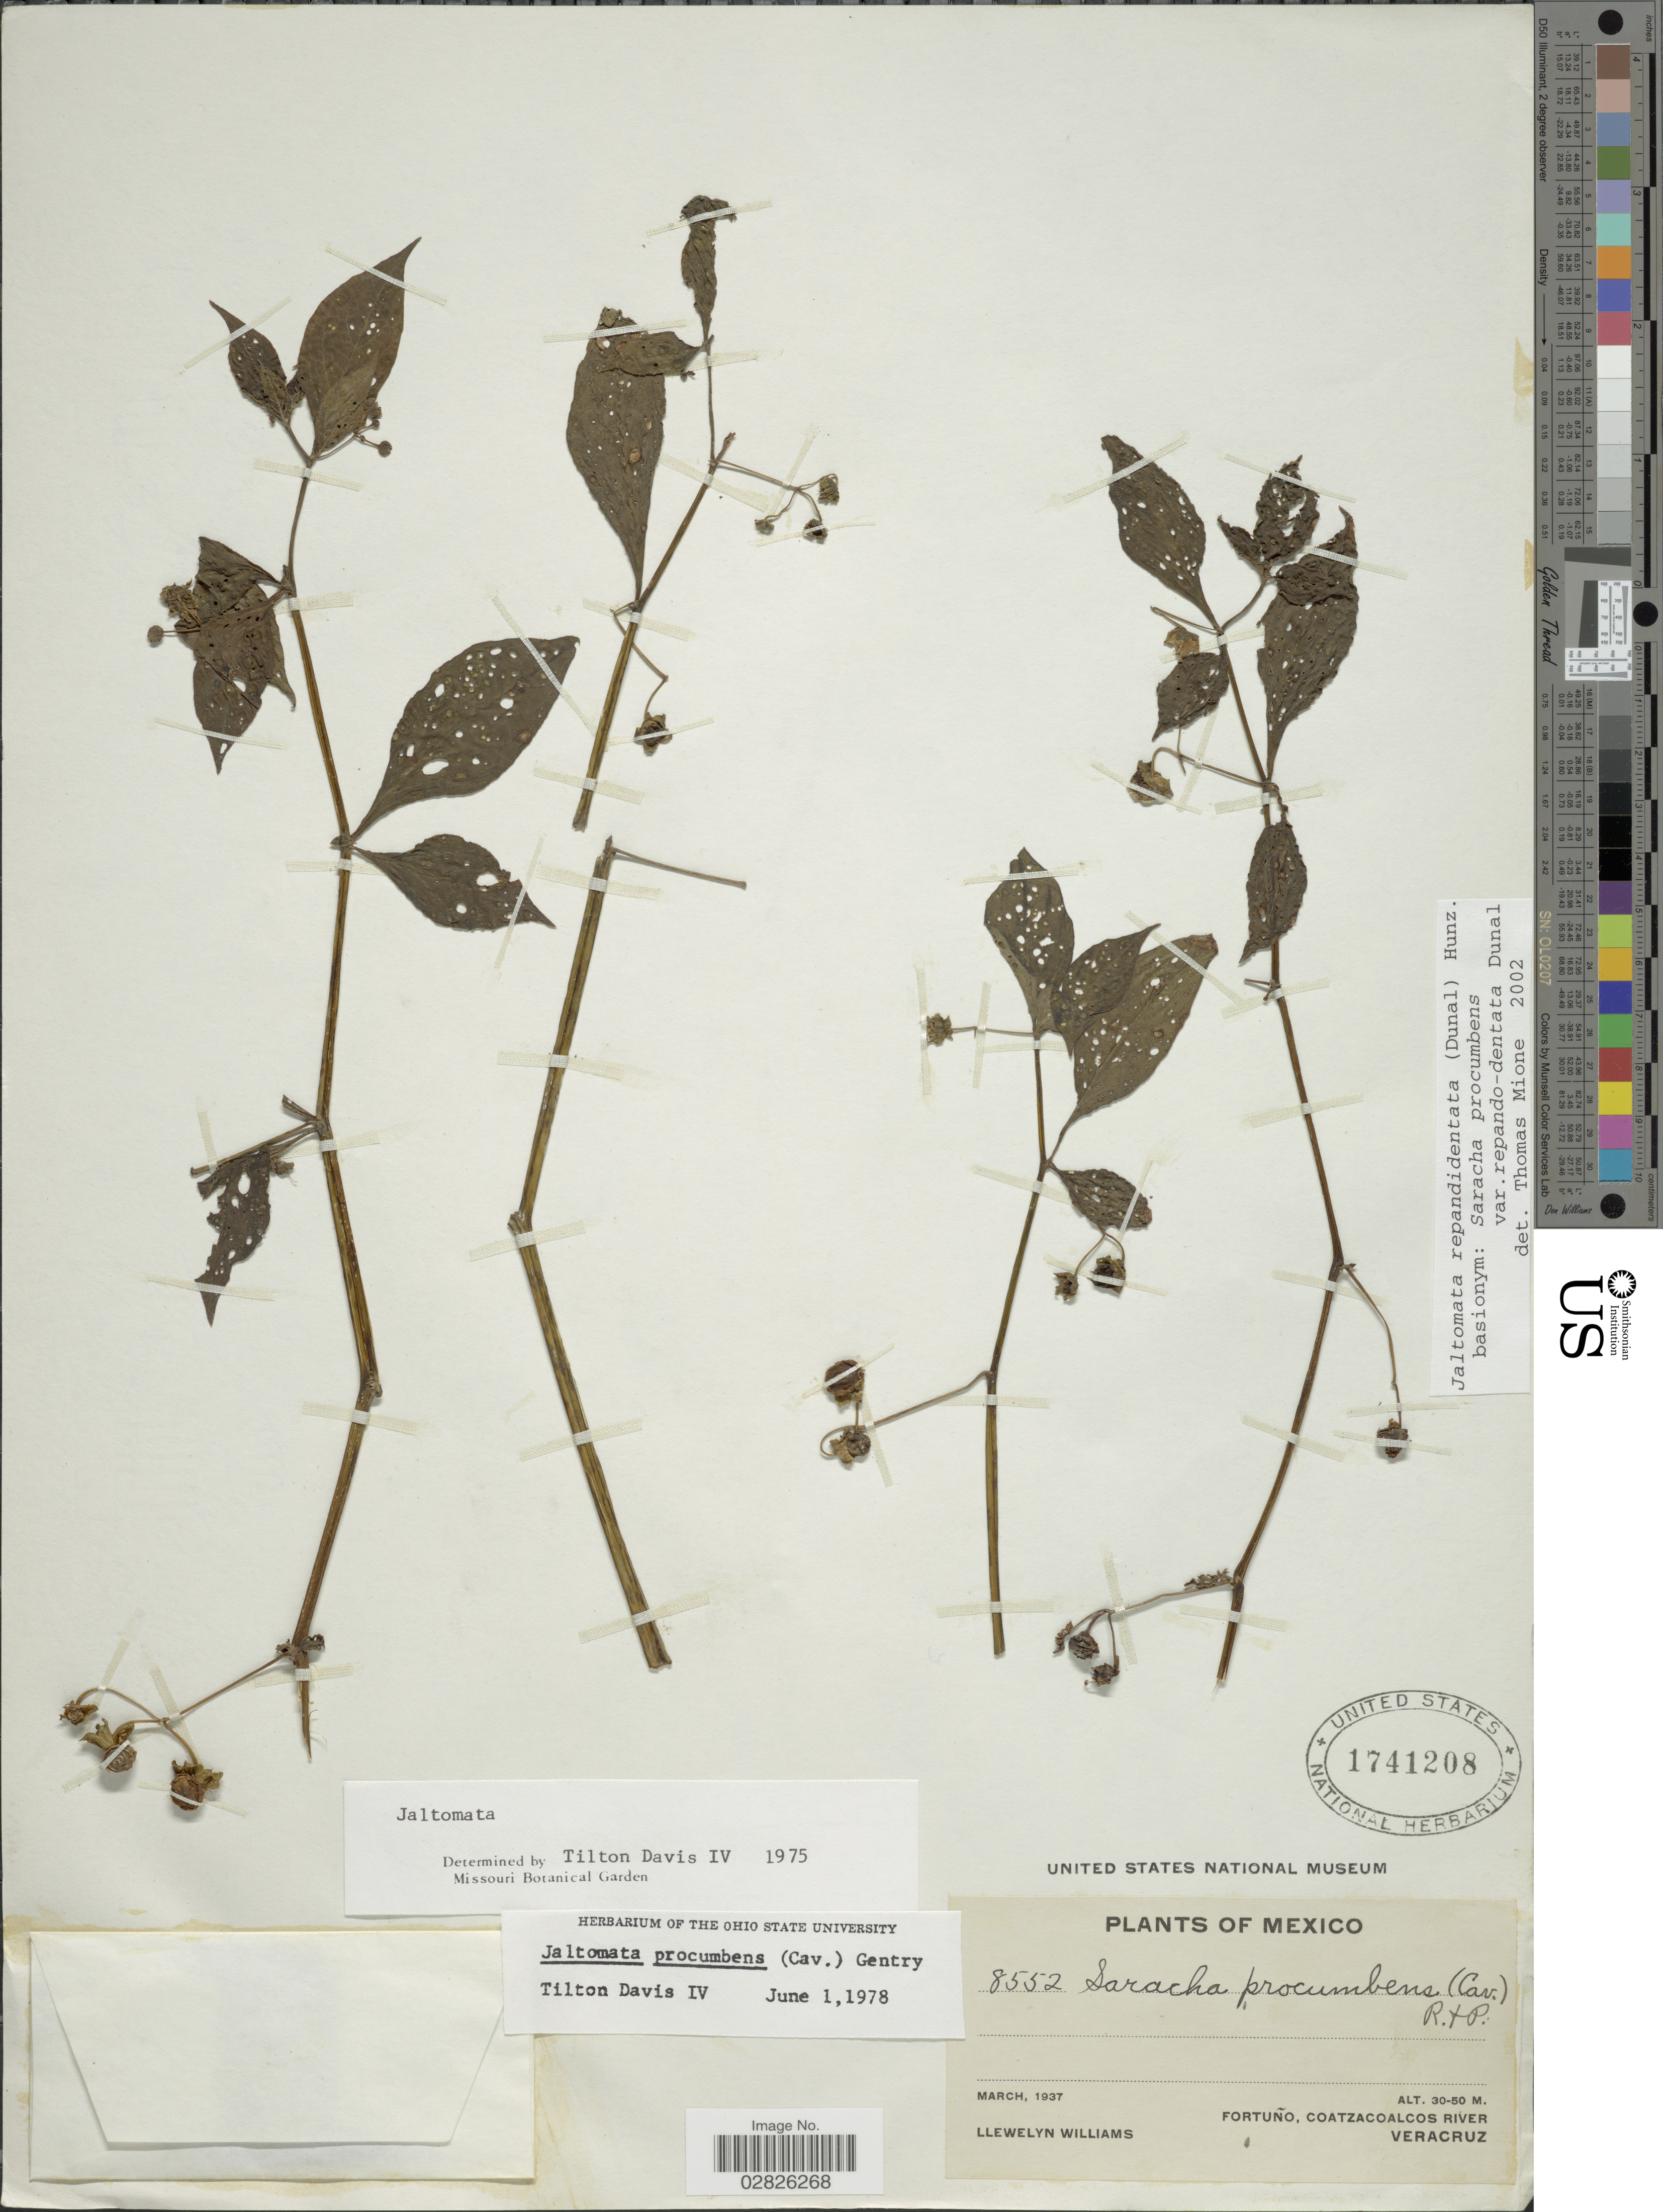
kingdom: Plantae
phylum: Tracheophyta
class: Magnoliopsida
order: Solanales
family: Solanaceae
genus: Jaltomata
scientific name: Jaltomata repandidentata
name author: (Dunal) Hunz.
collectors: Ll. Williams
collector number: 8552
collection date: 1937-03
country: Mexico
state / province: Veracruz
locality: Fortuño, Coatzacoalcos River, Veracruz.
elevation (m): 30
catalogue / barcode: US 1741208